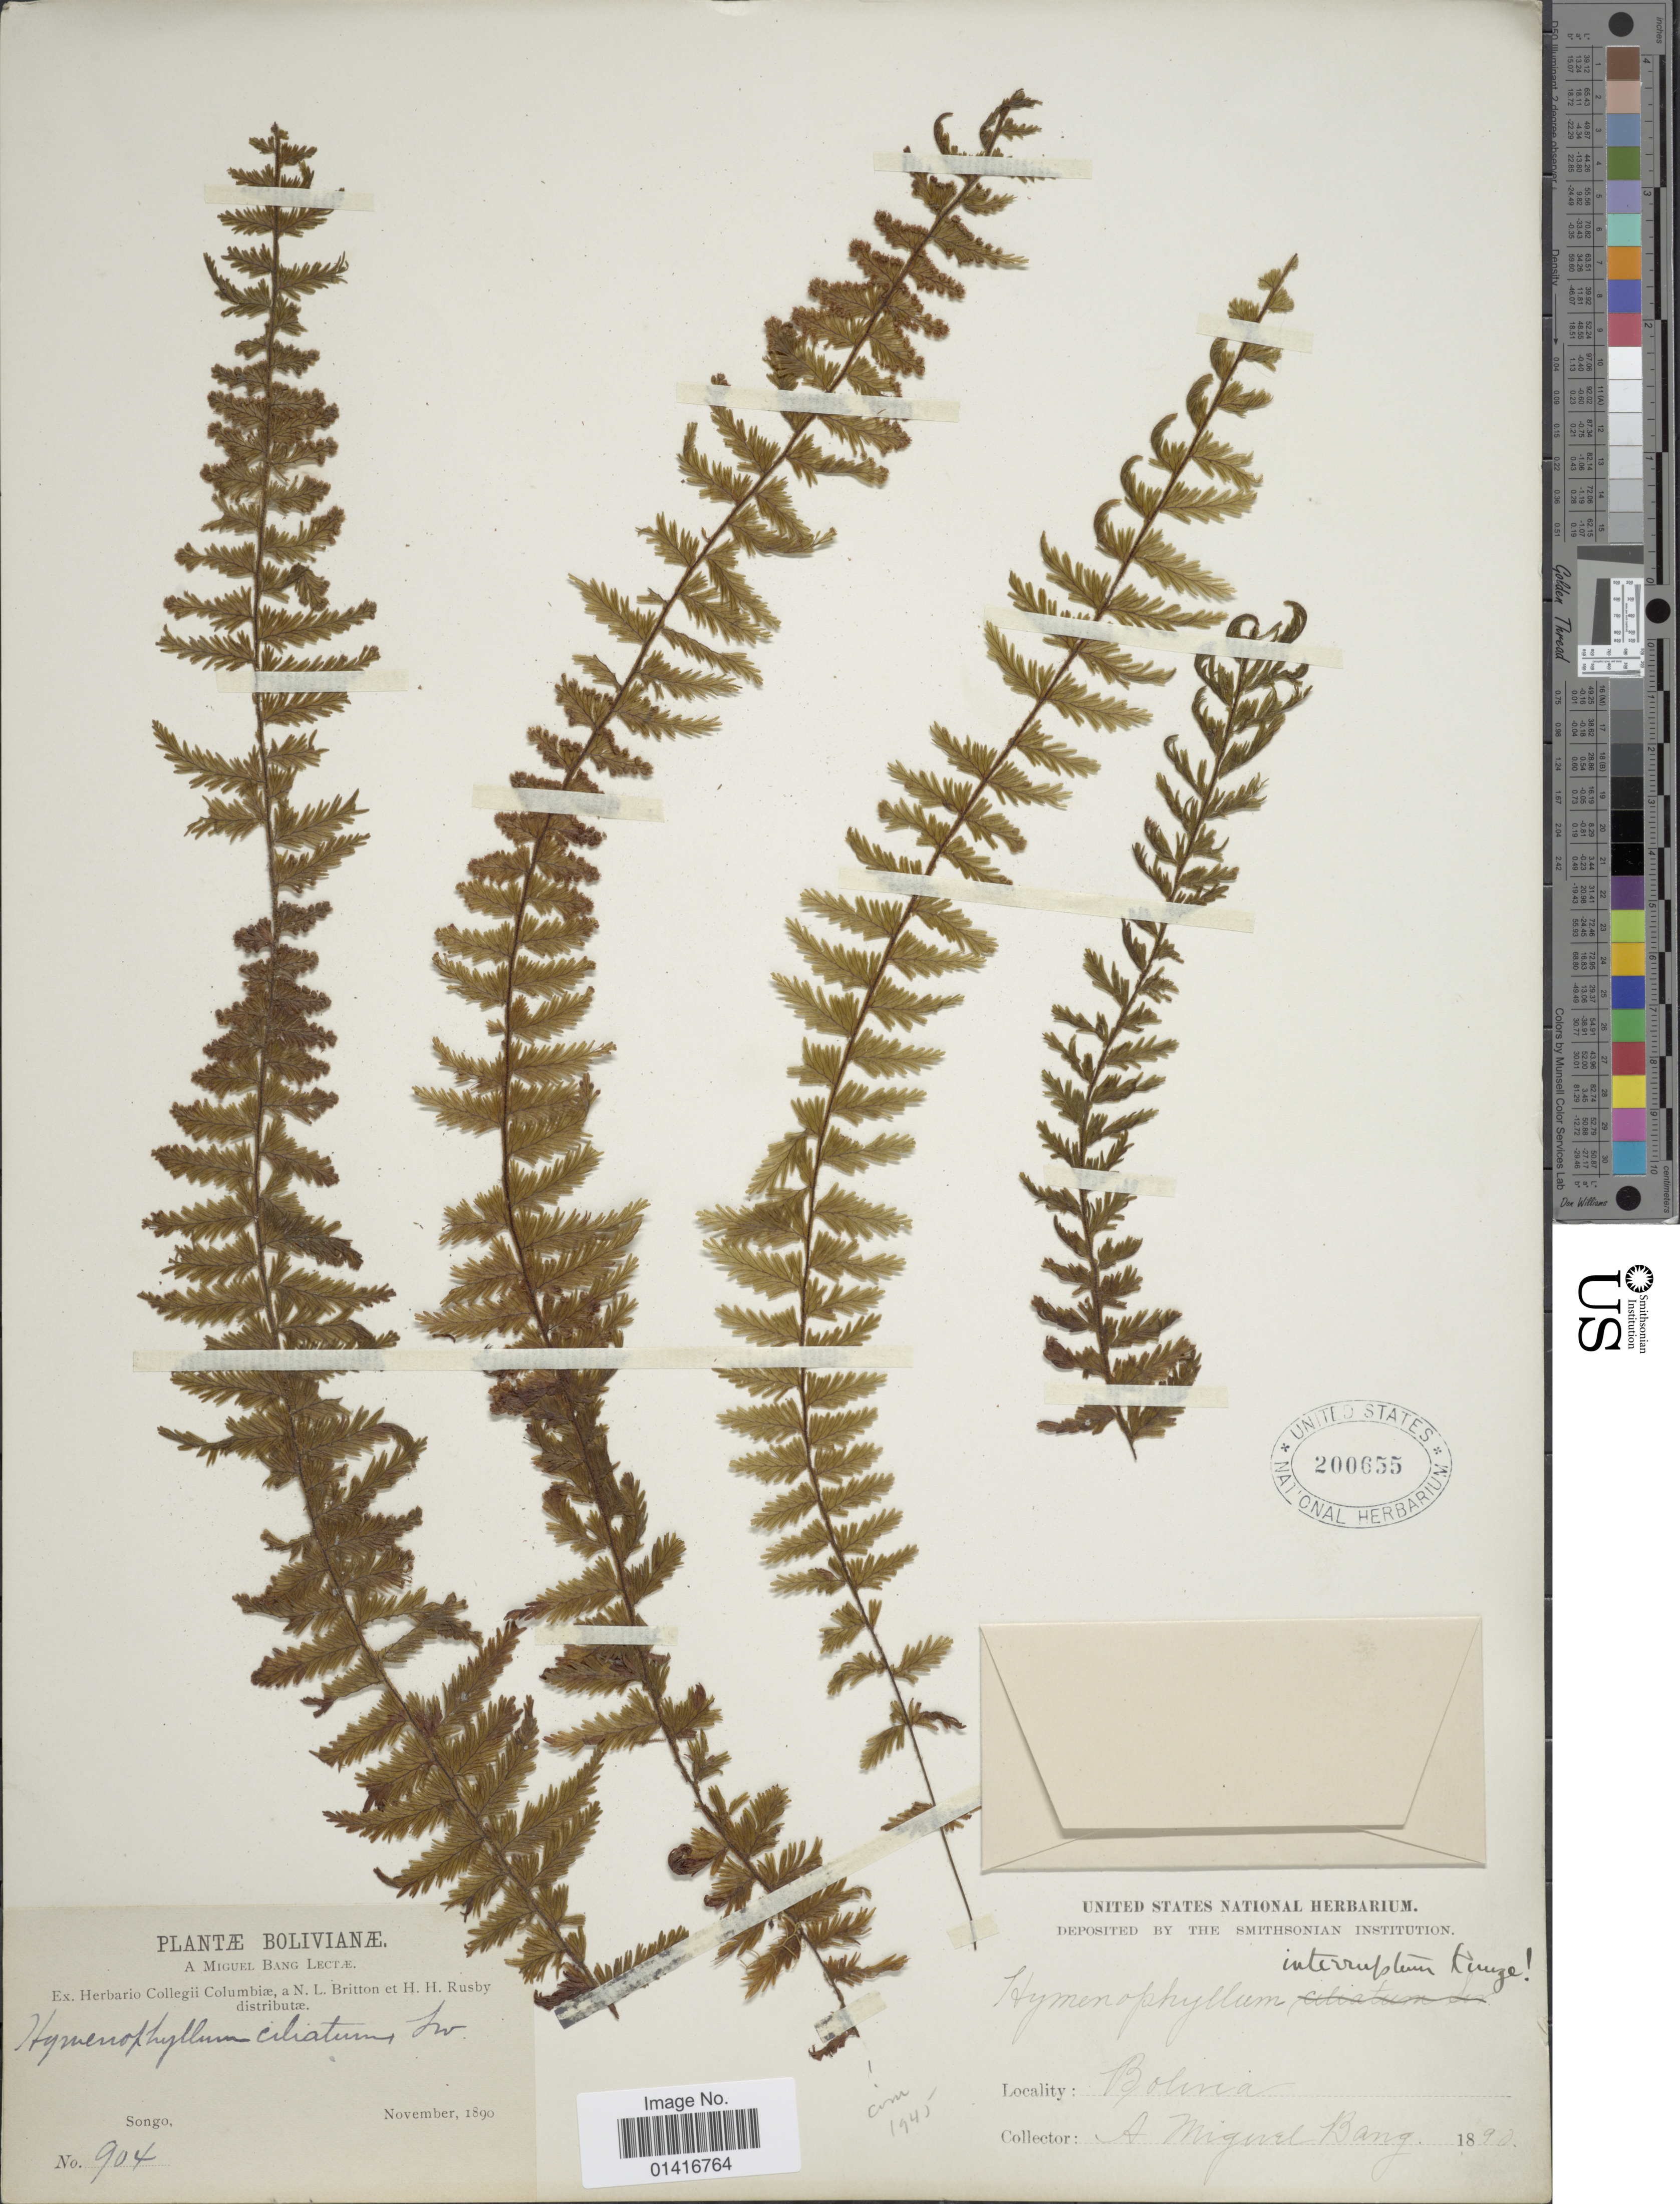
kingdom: Plantae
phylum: Tracheophyta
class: Polypodiopsida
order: Hymenophyllales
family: Hymenophyllaceae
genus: Hymenophyllum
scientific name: Hymenophyllum plumieri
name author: Hook. & Grev.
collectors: M. Bang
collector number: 904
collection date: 1890-11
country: Bolivia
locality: Songo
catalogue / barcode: US 200655